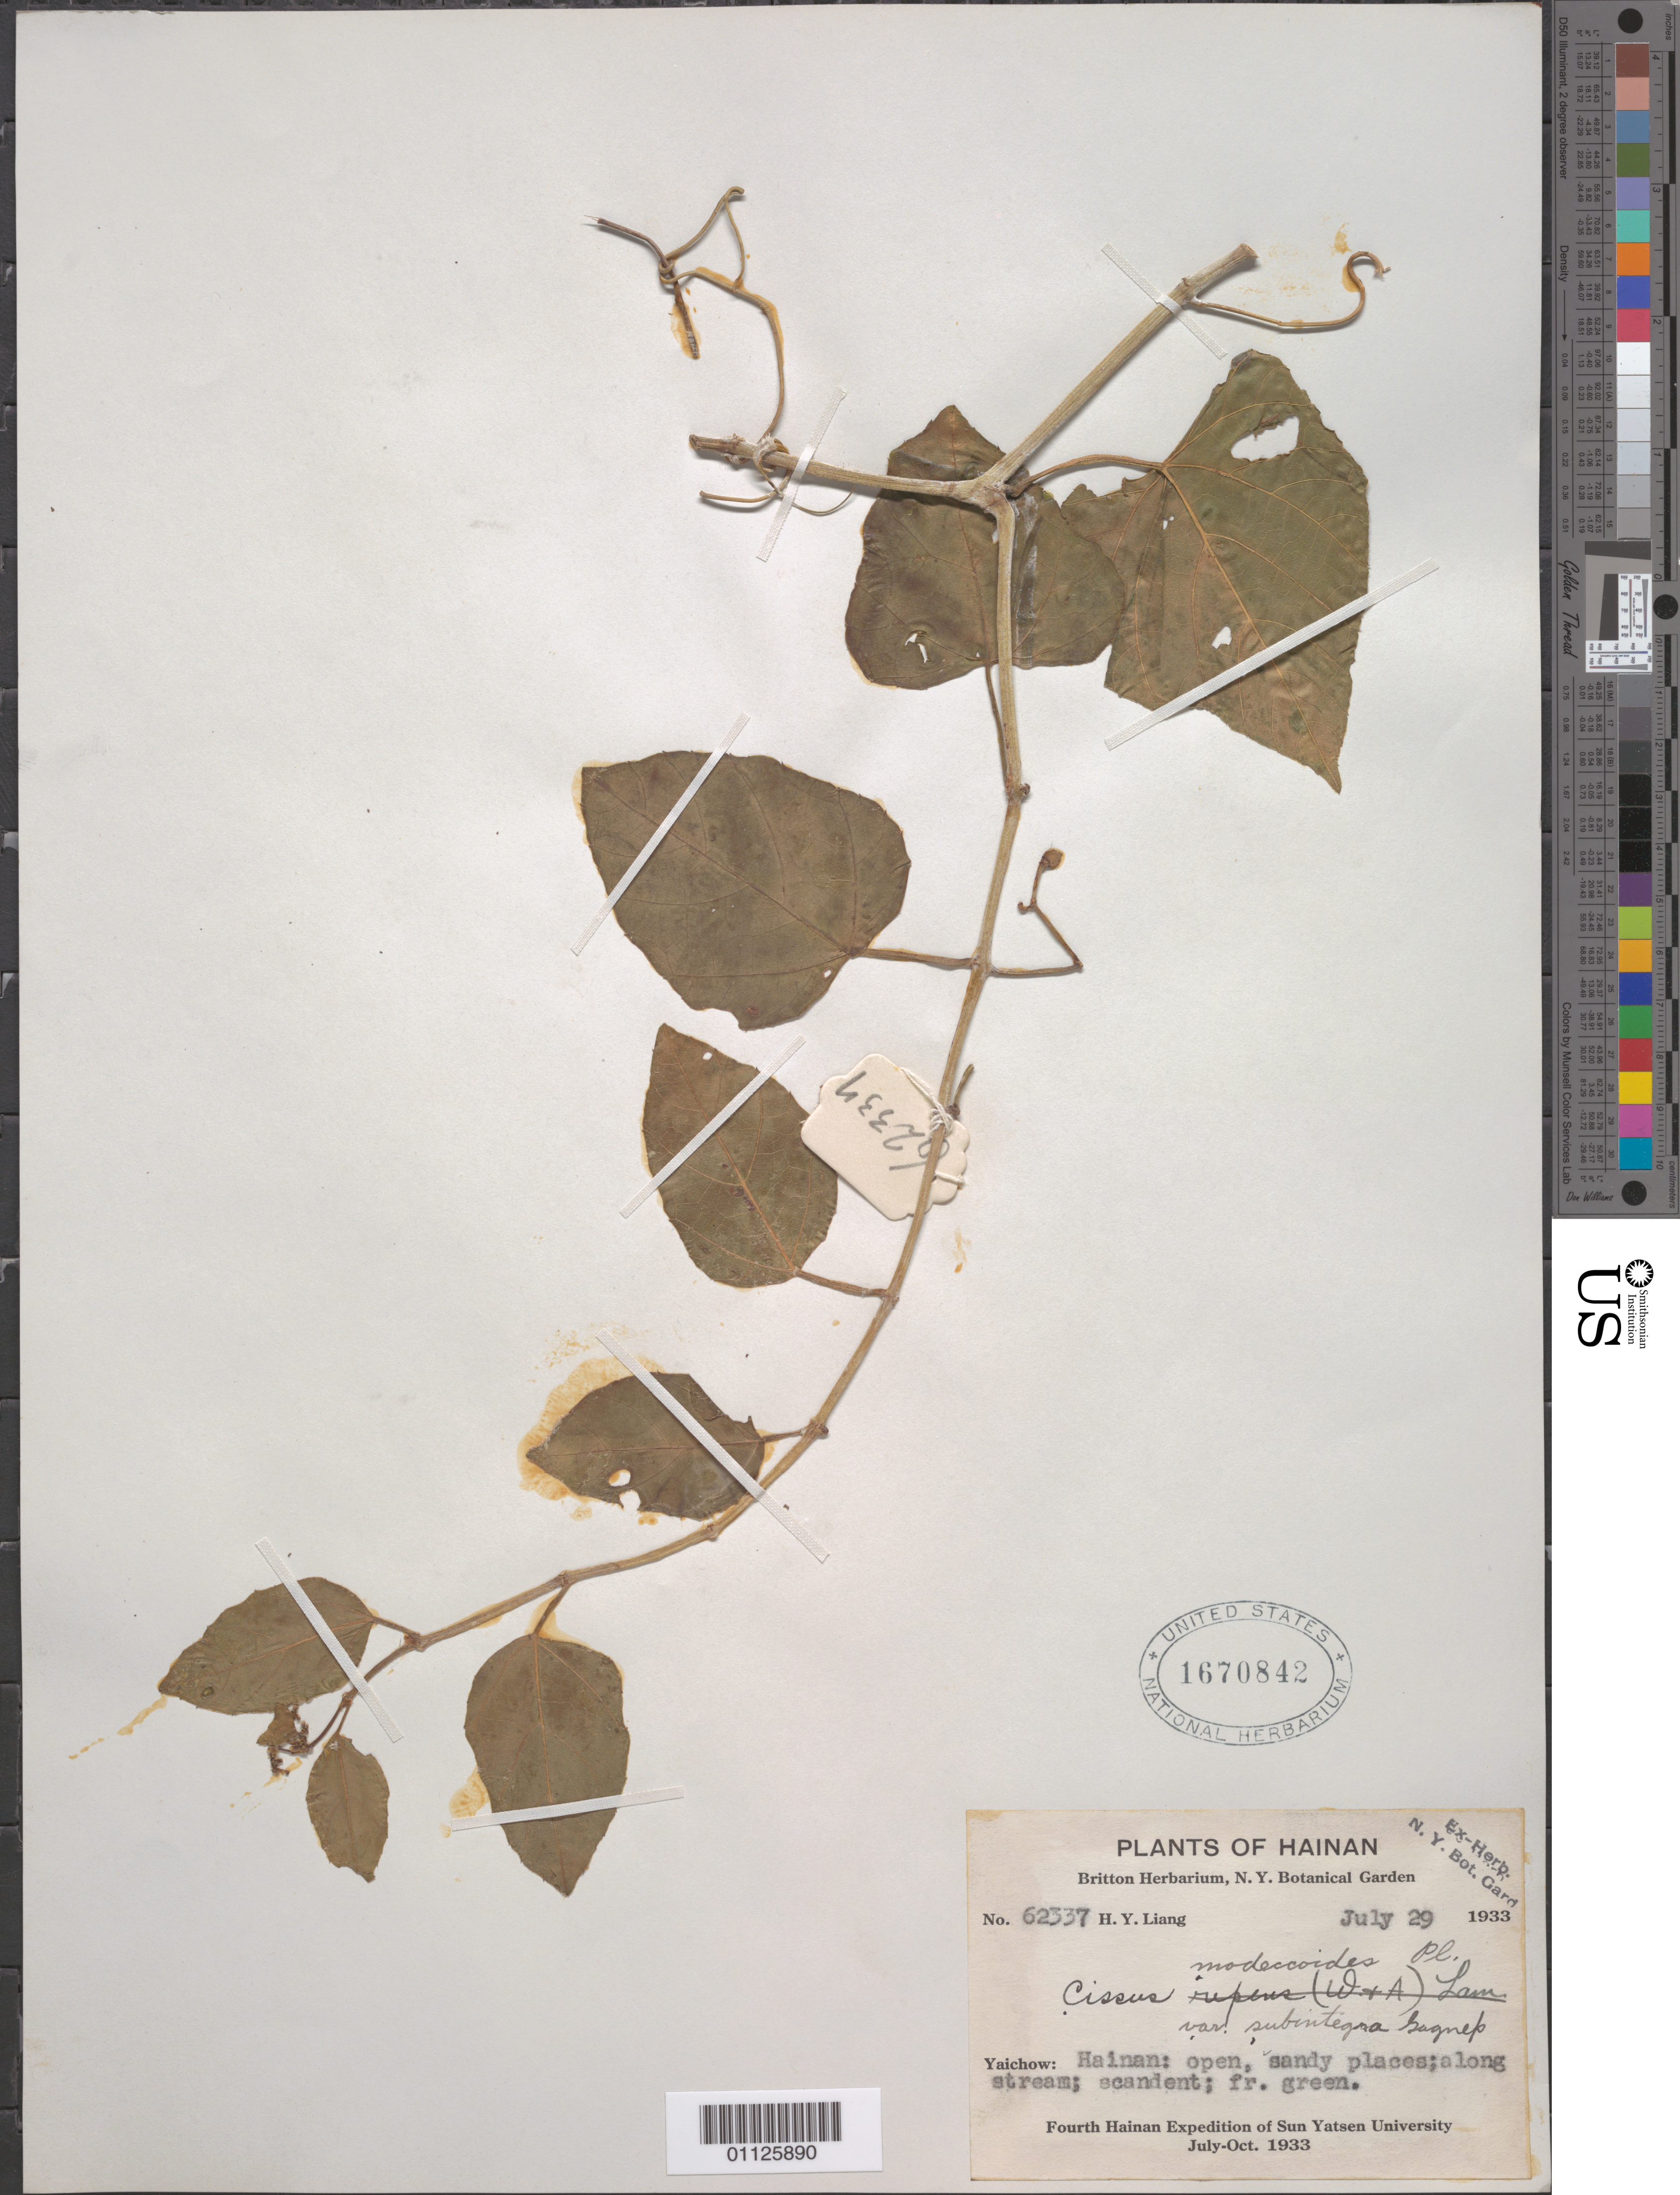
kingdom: Plantae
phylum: Tracheophyta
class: Magnoliopsida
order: Vitales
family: Vitaceae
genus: Cissus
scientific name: Cissus modeccoides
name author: Planch.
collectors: H. Y. Liang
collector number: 62337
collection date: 1933-07-29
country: China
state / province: Hainan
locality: Yaichow.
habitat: Open, sandy places; along stream; scandent.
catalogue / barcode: US 1670842